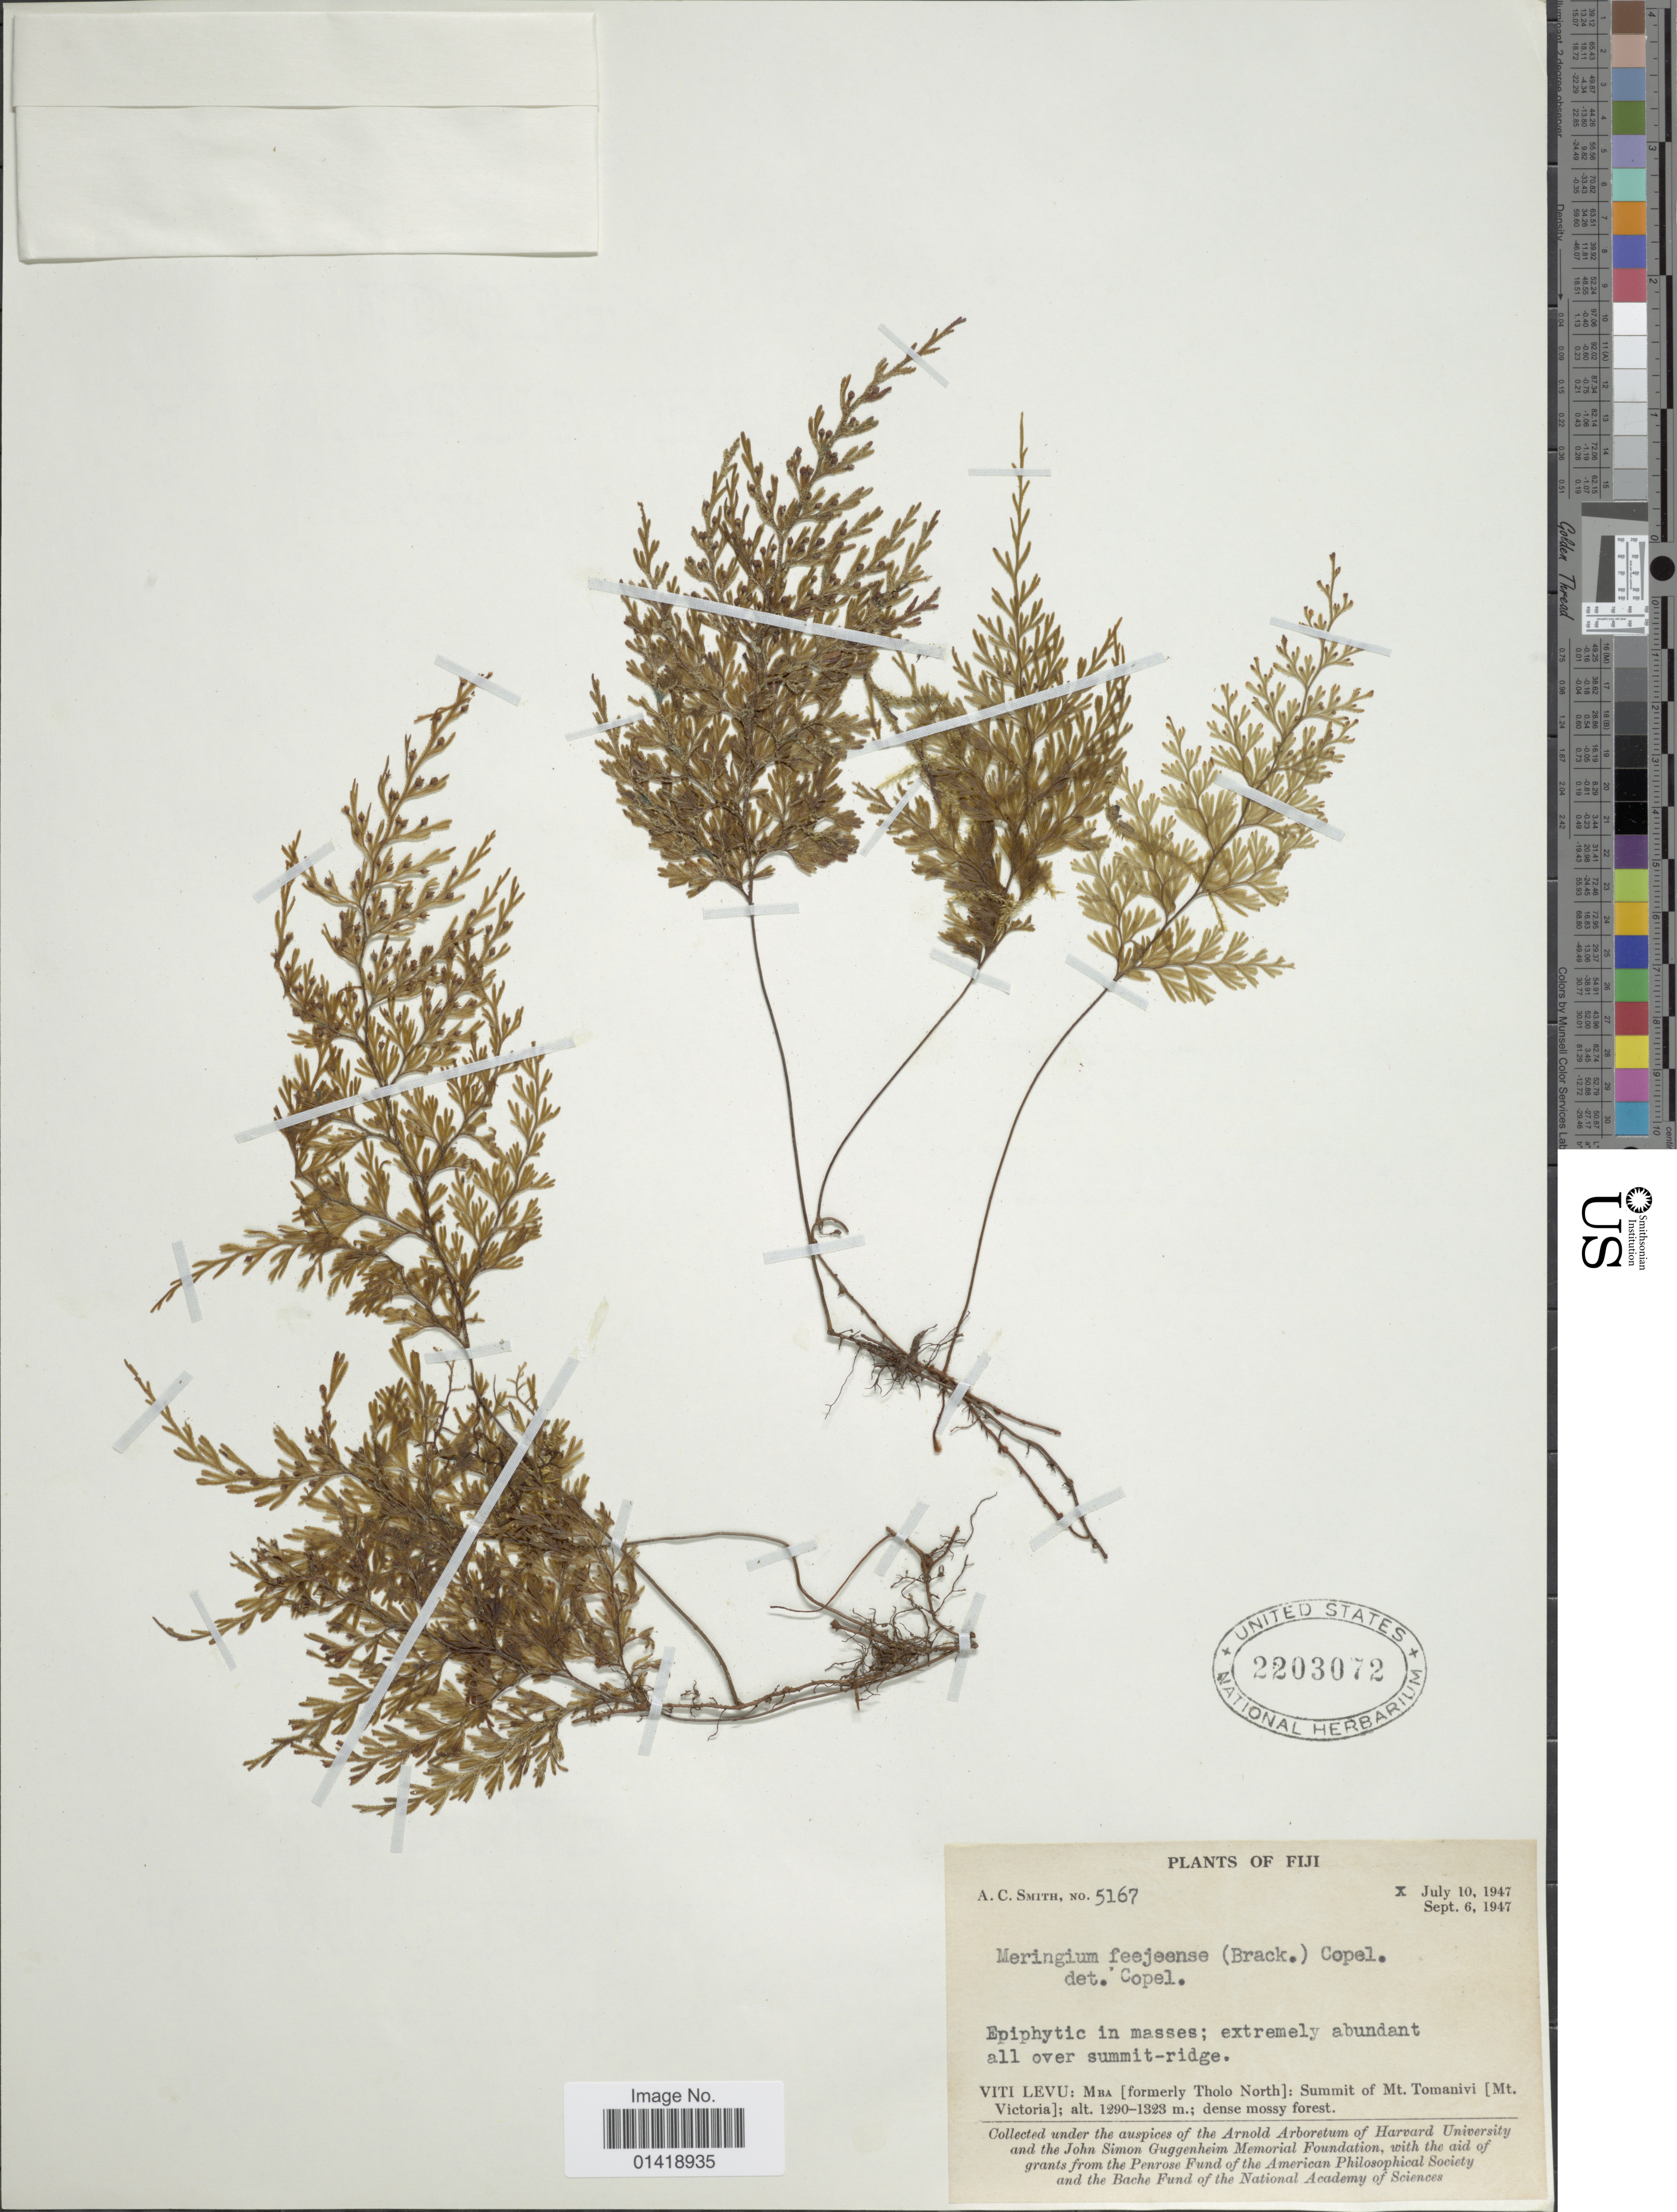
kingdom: Plantae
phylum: Tracheophyta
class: Polypodiopsida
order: Hymenophyllales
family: Hymenophyllaceae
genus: Hymenophyllum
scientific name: Hymenophyllum feejeense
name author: Brack. in Wilkes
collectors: A. C. Smith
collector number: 5167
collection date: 1947-07-10/1947-09-06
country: Fiji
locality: Viti Levu: Mba (formerly Tholo North); summit of Mt. Tomanivi (Mt. Victoria)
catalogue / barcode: US 2203072